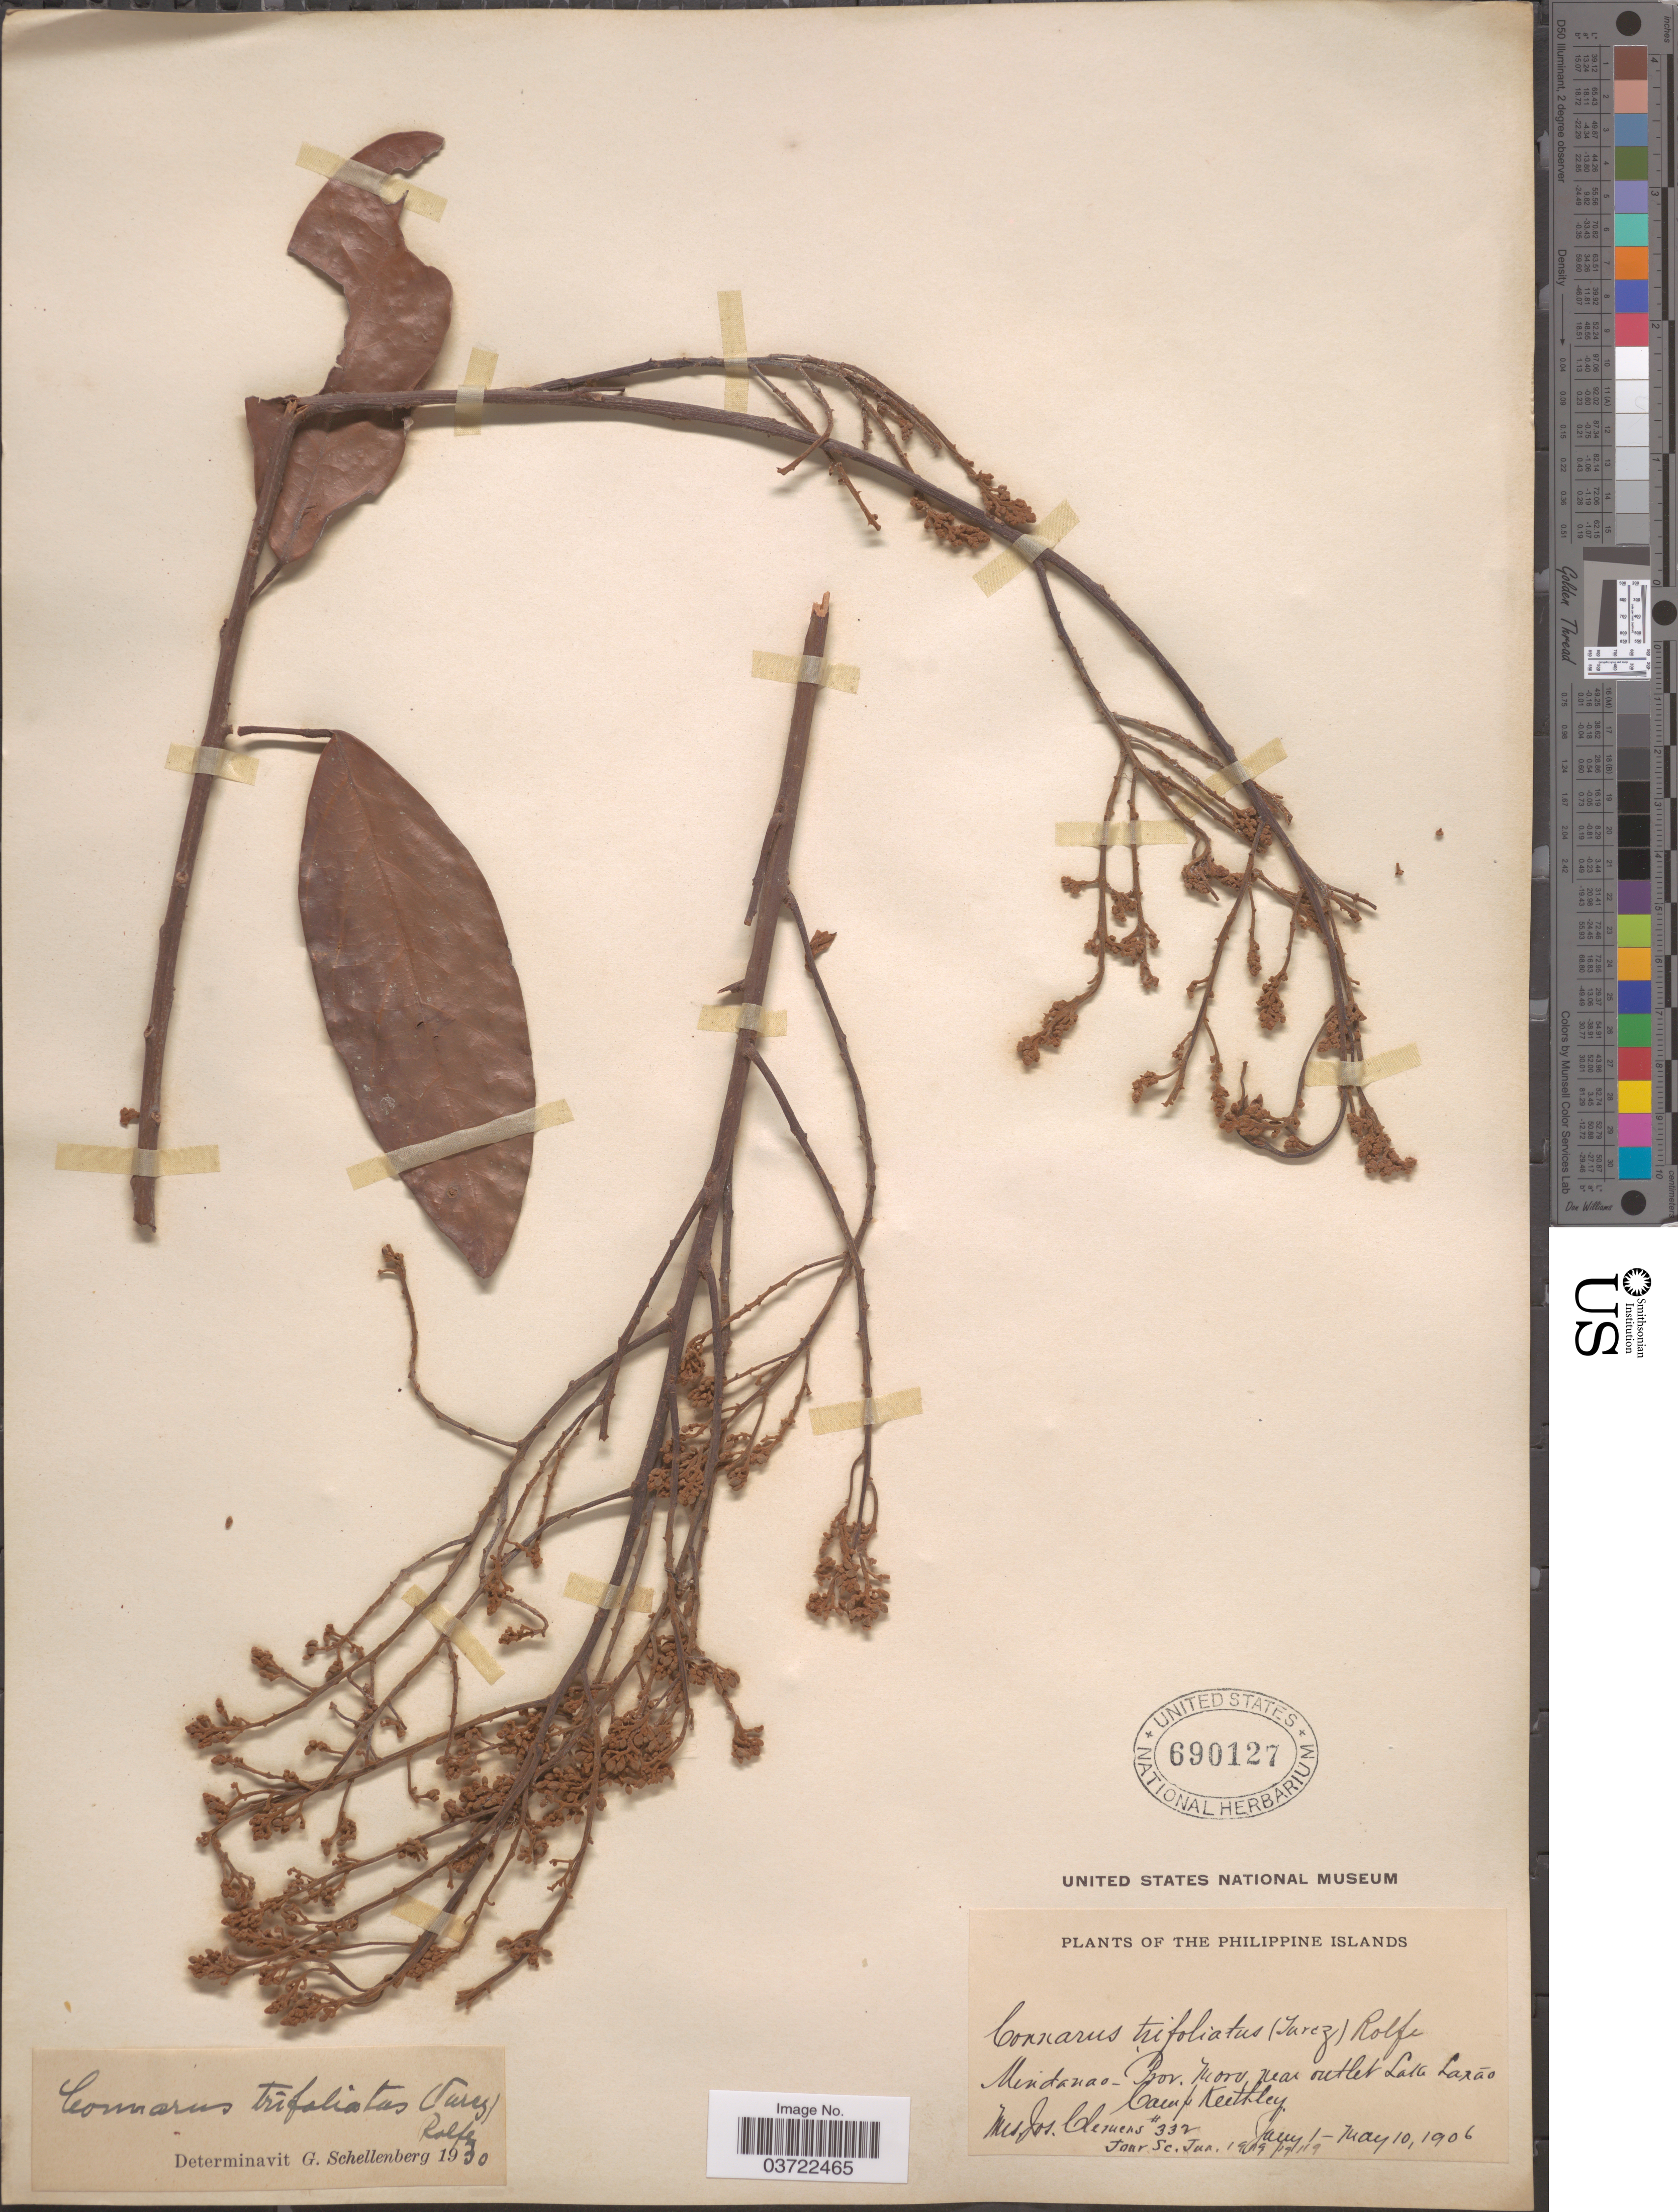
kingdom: Plantae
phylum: Tracheophyta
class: Magnoliopsida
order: Oxalidales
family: Connaraceae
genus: Connarus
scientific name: Connarus trifoliolatus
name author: Rolfe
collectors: J. Clemens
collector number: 332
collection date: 1906-01-01/1906-05-10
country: Philippines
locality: Philippine Islands. Mindanao - Prov. Moro near outlet Lake Lazáo Camp Keithley.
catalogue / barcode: US 690127